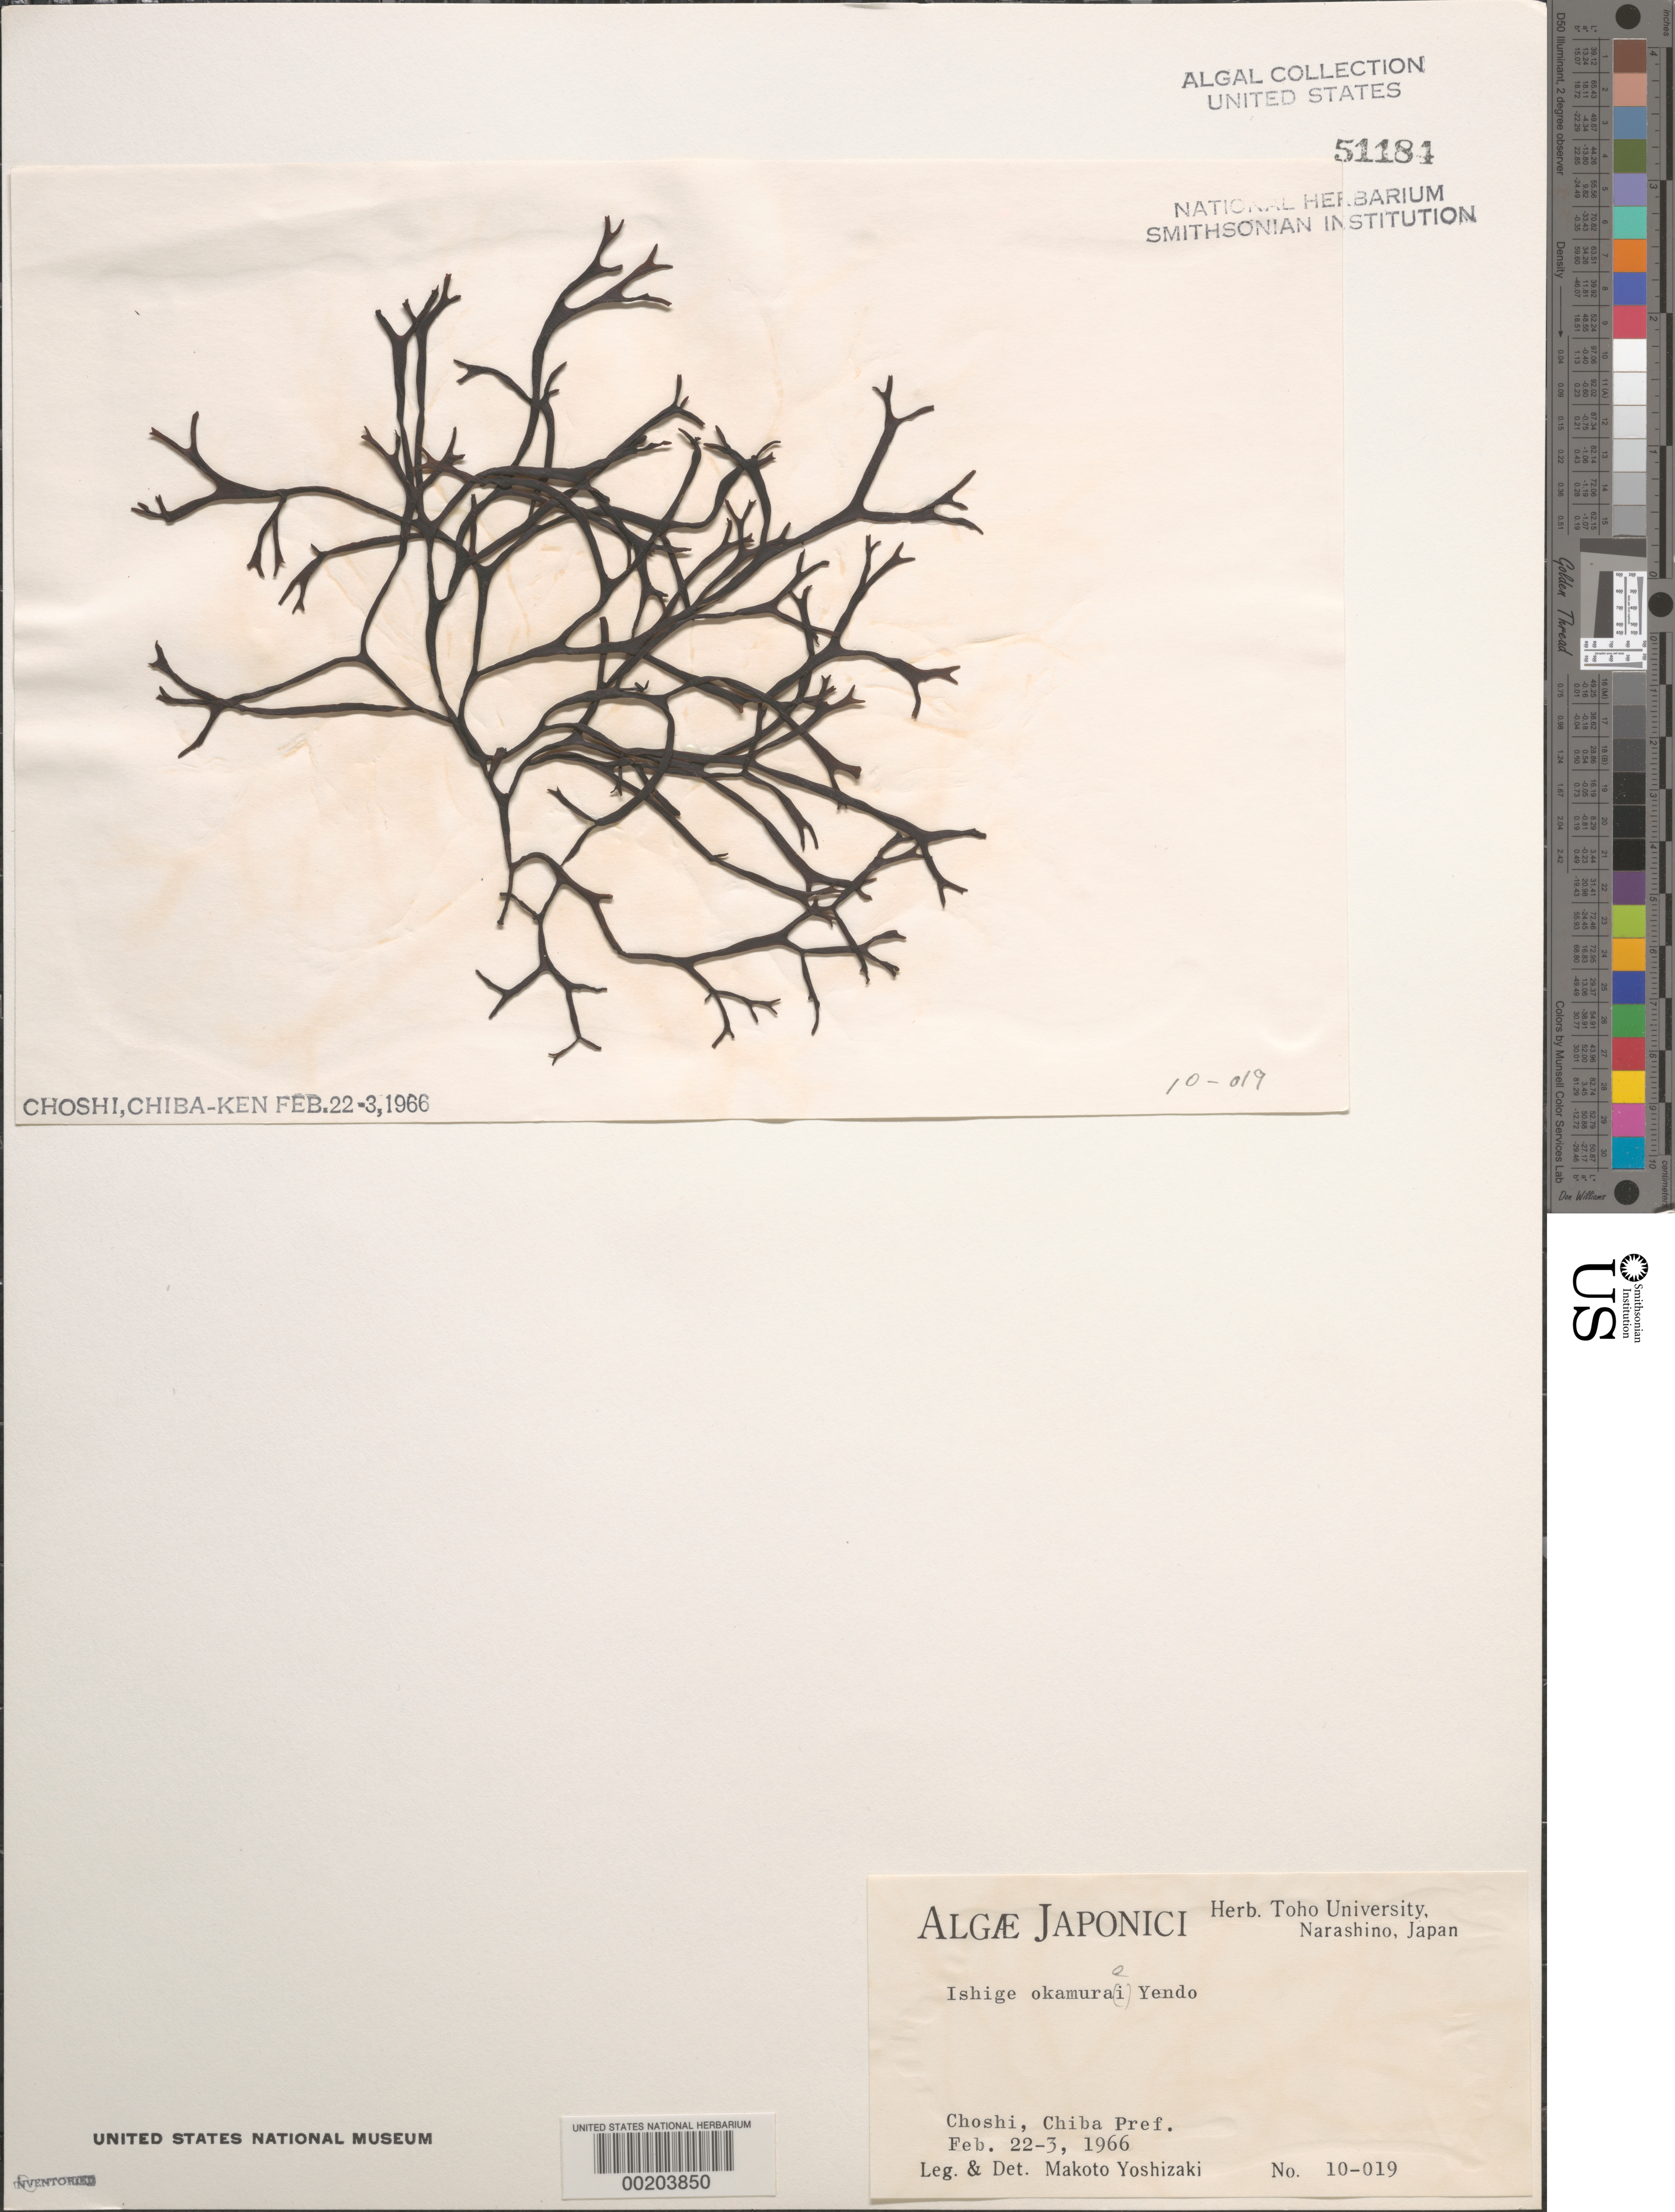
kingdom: Chromista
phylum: Ochrophyta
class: Phaeophyceae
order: Ishigeales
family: Ishigeaceae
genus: Ishige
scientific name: Ishige okamurae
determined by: Yoshizaki, M.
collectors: M. Yoshizaki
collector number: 10-019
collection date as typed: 22 Feb 1966 TO 23 Feb 1966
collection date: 1966-02-22/1966-02-23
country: Japan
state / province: Tiba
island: Honshu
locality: Choshi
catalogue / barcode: US 51184